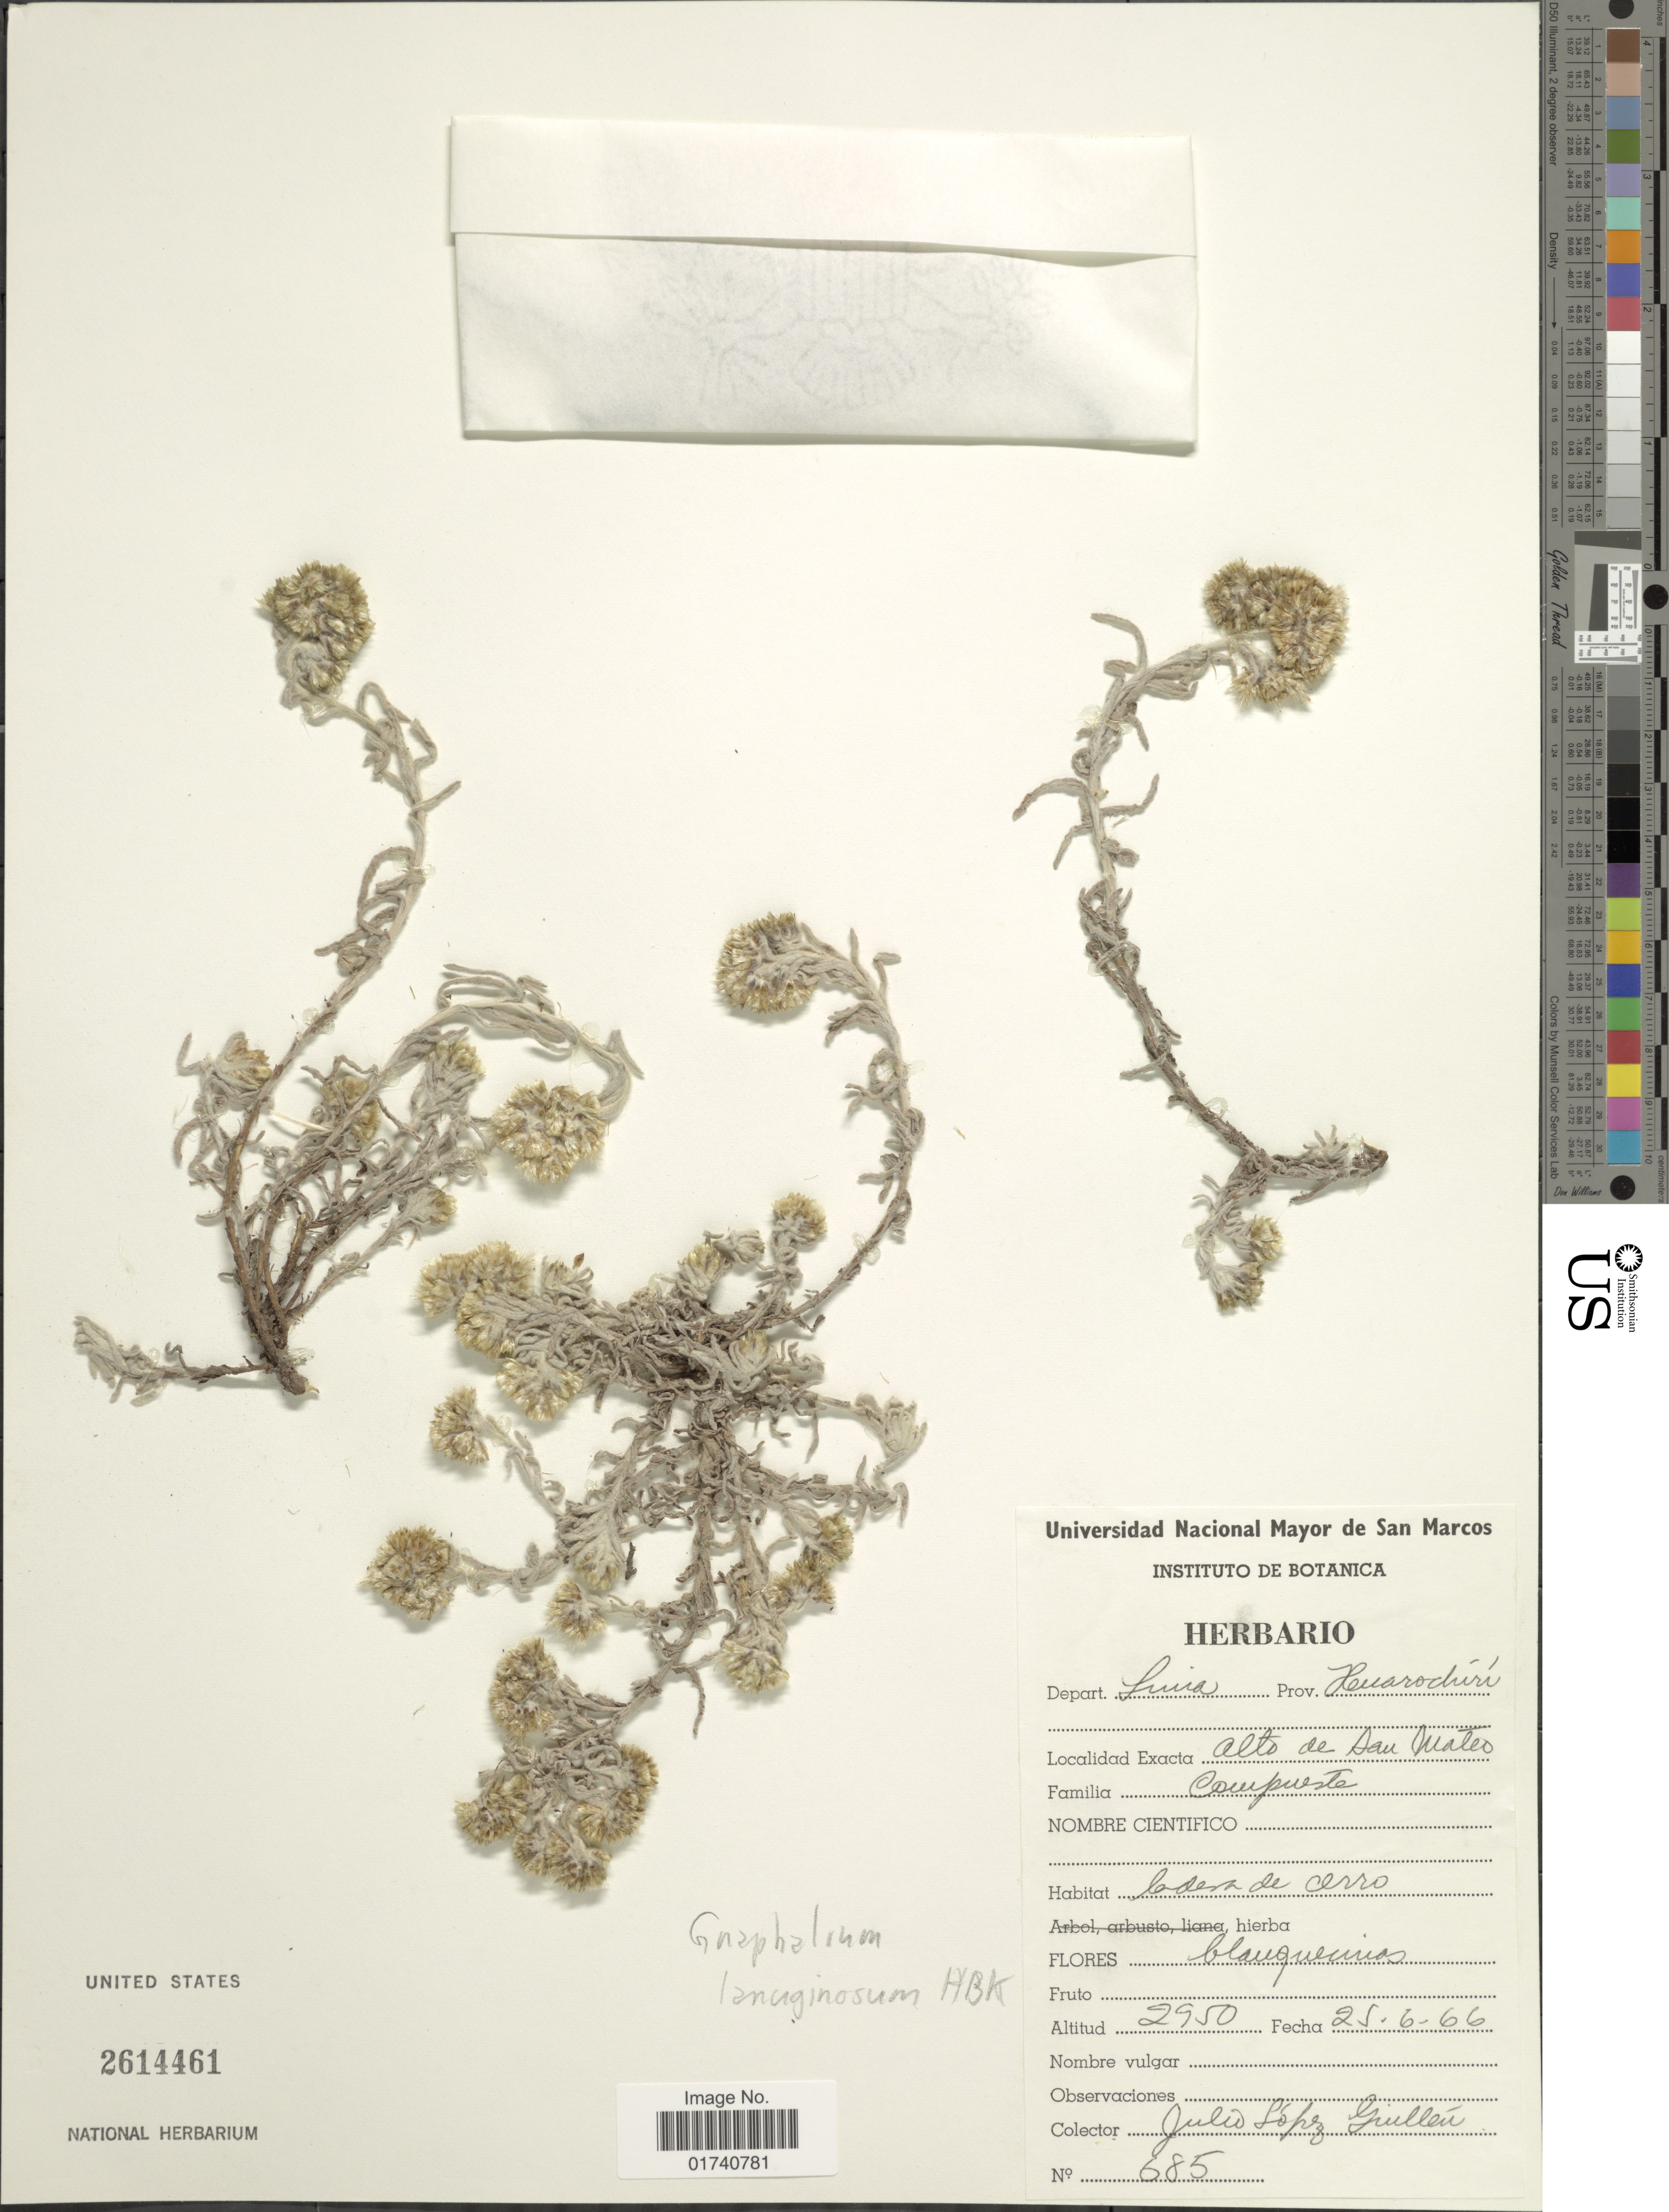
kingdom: Plantae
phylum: Tracheophyta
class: Magnoliopsida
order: Asterales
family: Asteraceae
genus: Pseudognaphalium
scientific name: Pseudognaphalium lanuginosum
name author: (Kunth) Anderb.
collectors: J. López Guillén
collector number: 685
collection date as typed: Transcribed d/m/y: 25/6/66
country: Peru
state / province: Lima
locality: Depart. Lima. Prov. Huaroduri. Alto de San Suateo.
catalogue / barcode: US 2614461